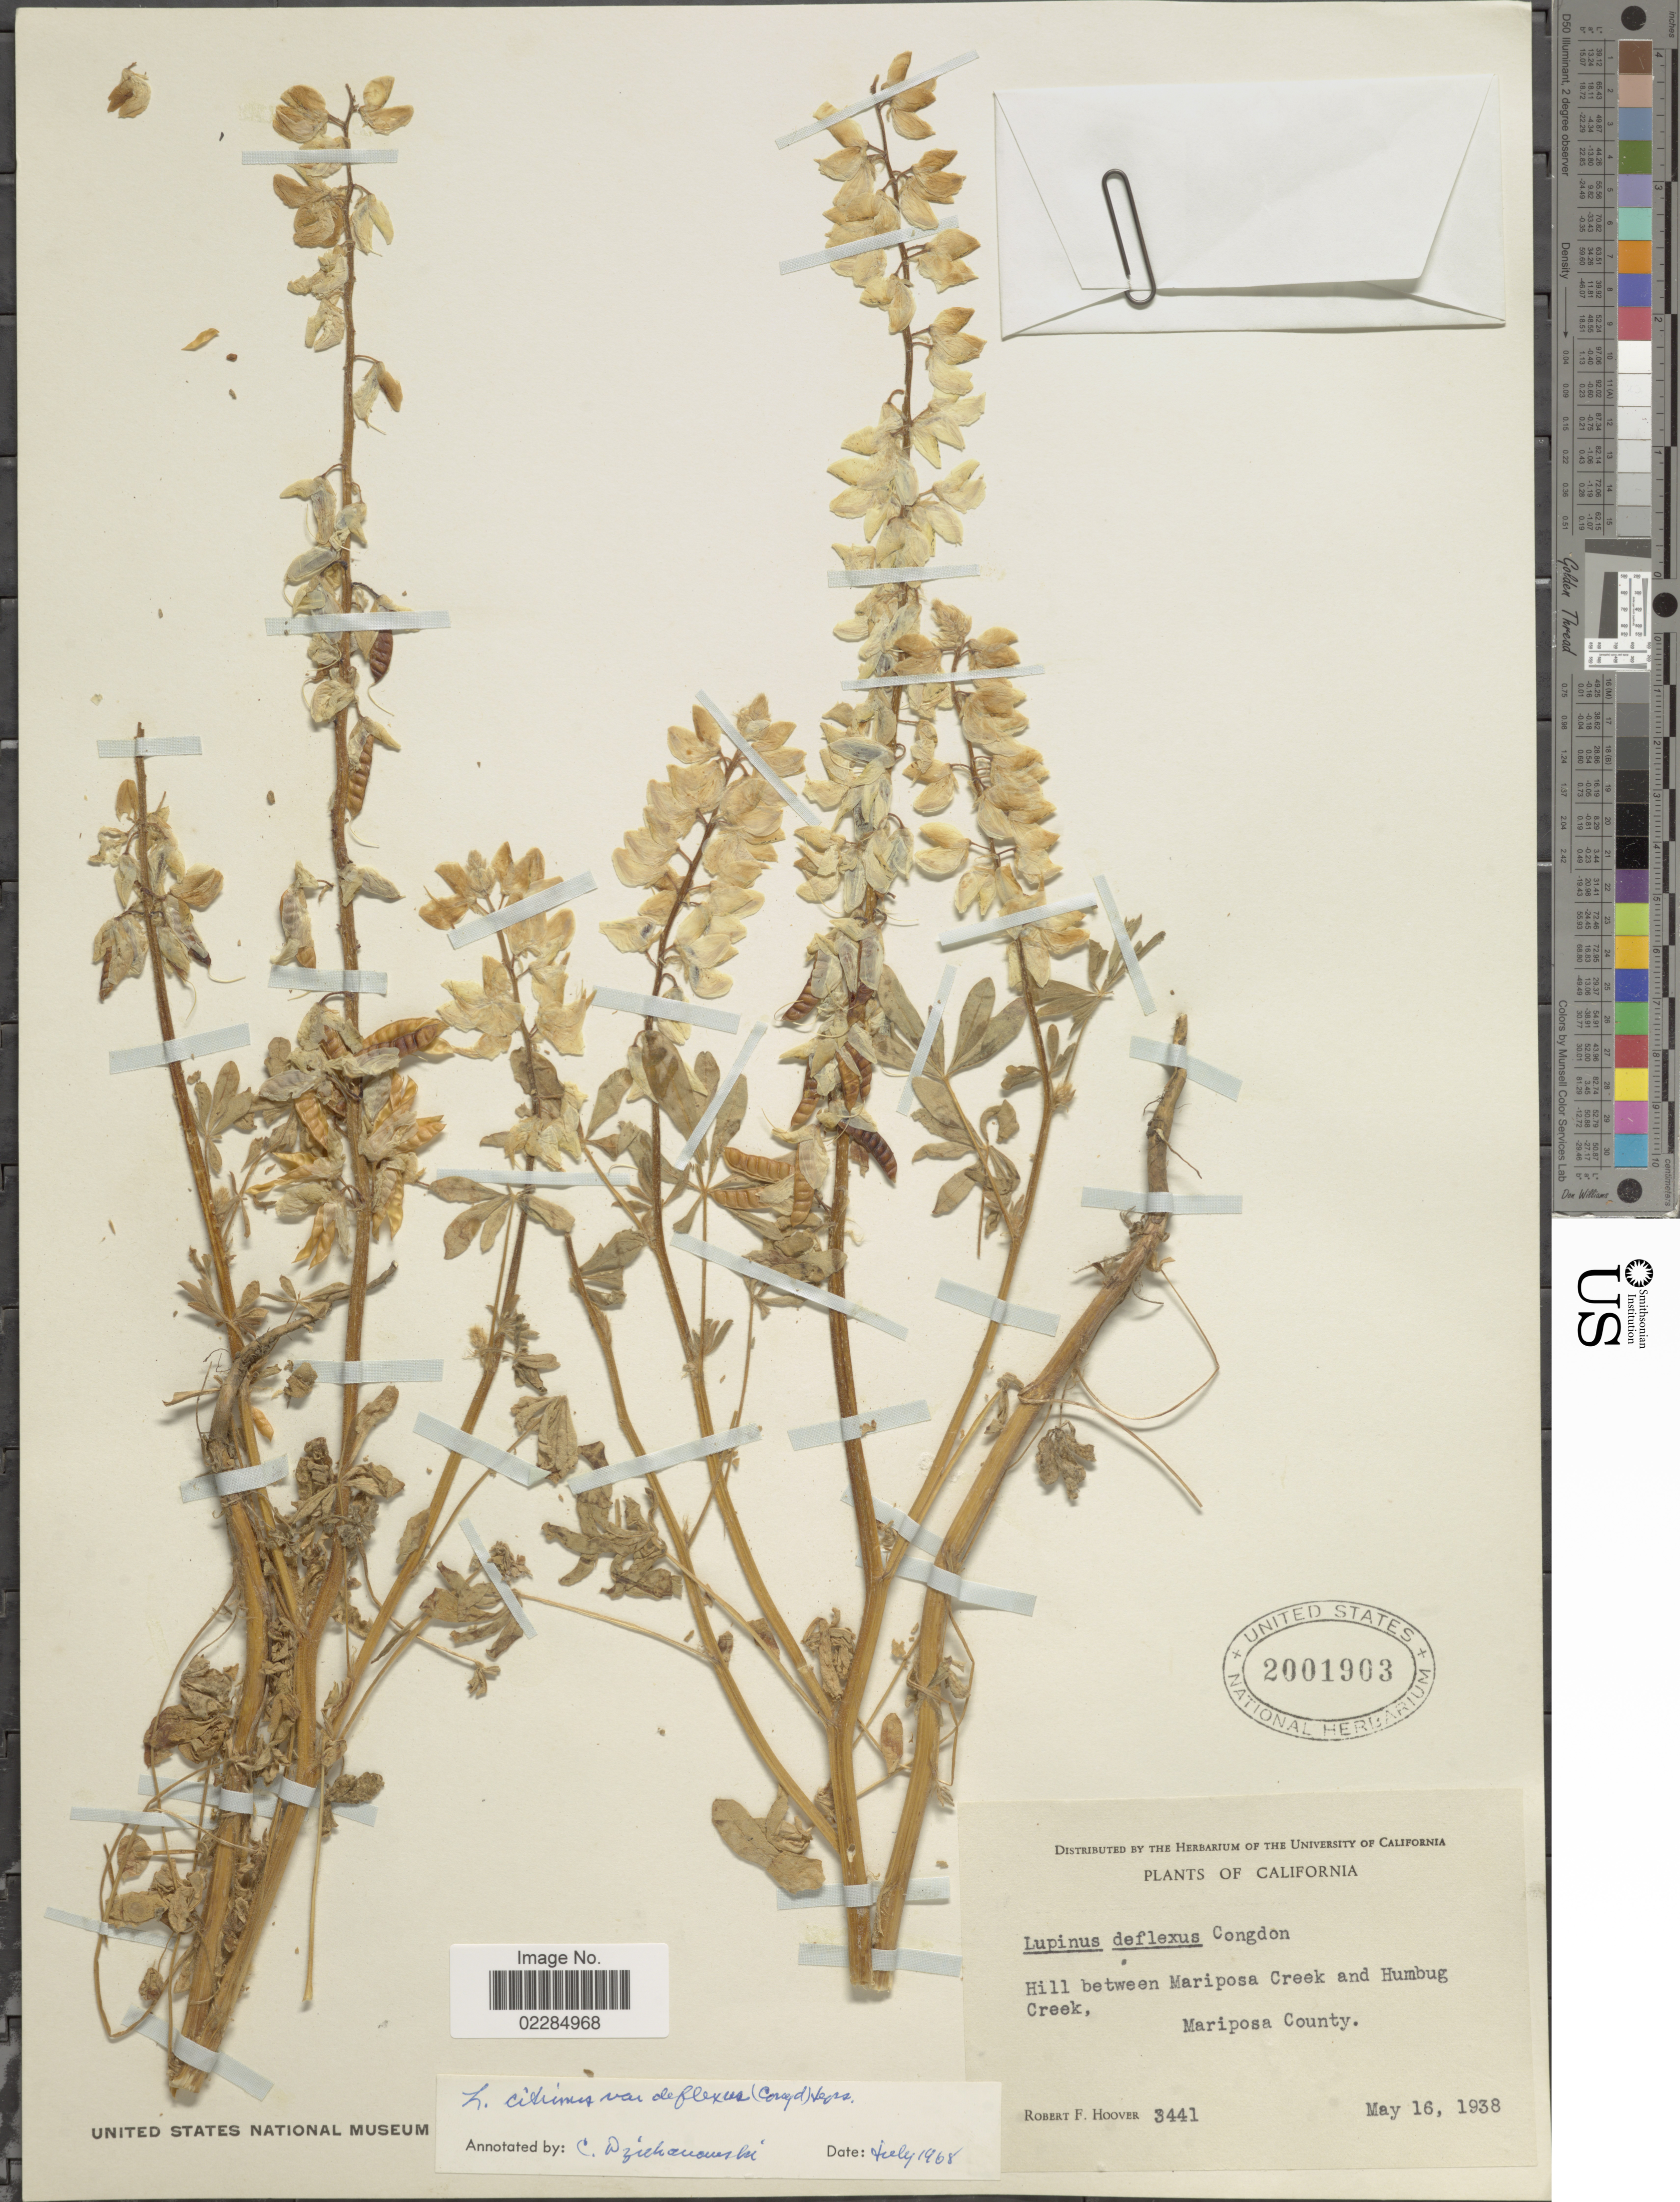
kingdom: Plantae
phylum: Tracheophyta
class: Magnoliopsida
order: Fabales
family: Fabaceae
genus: Lupinus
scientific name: Lupinus citrinus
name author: Kellogg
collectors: R. F. Hoover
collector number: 3441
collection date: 1938-05-16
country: United States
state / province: California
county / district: Mariposa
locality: Hill between Mariposa Creek and Humbug Creek, Mariposa County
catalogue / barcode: US 2001903